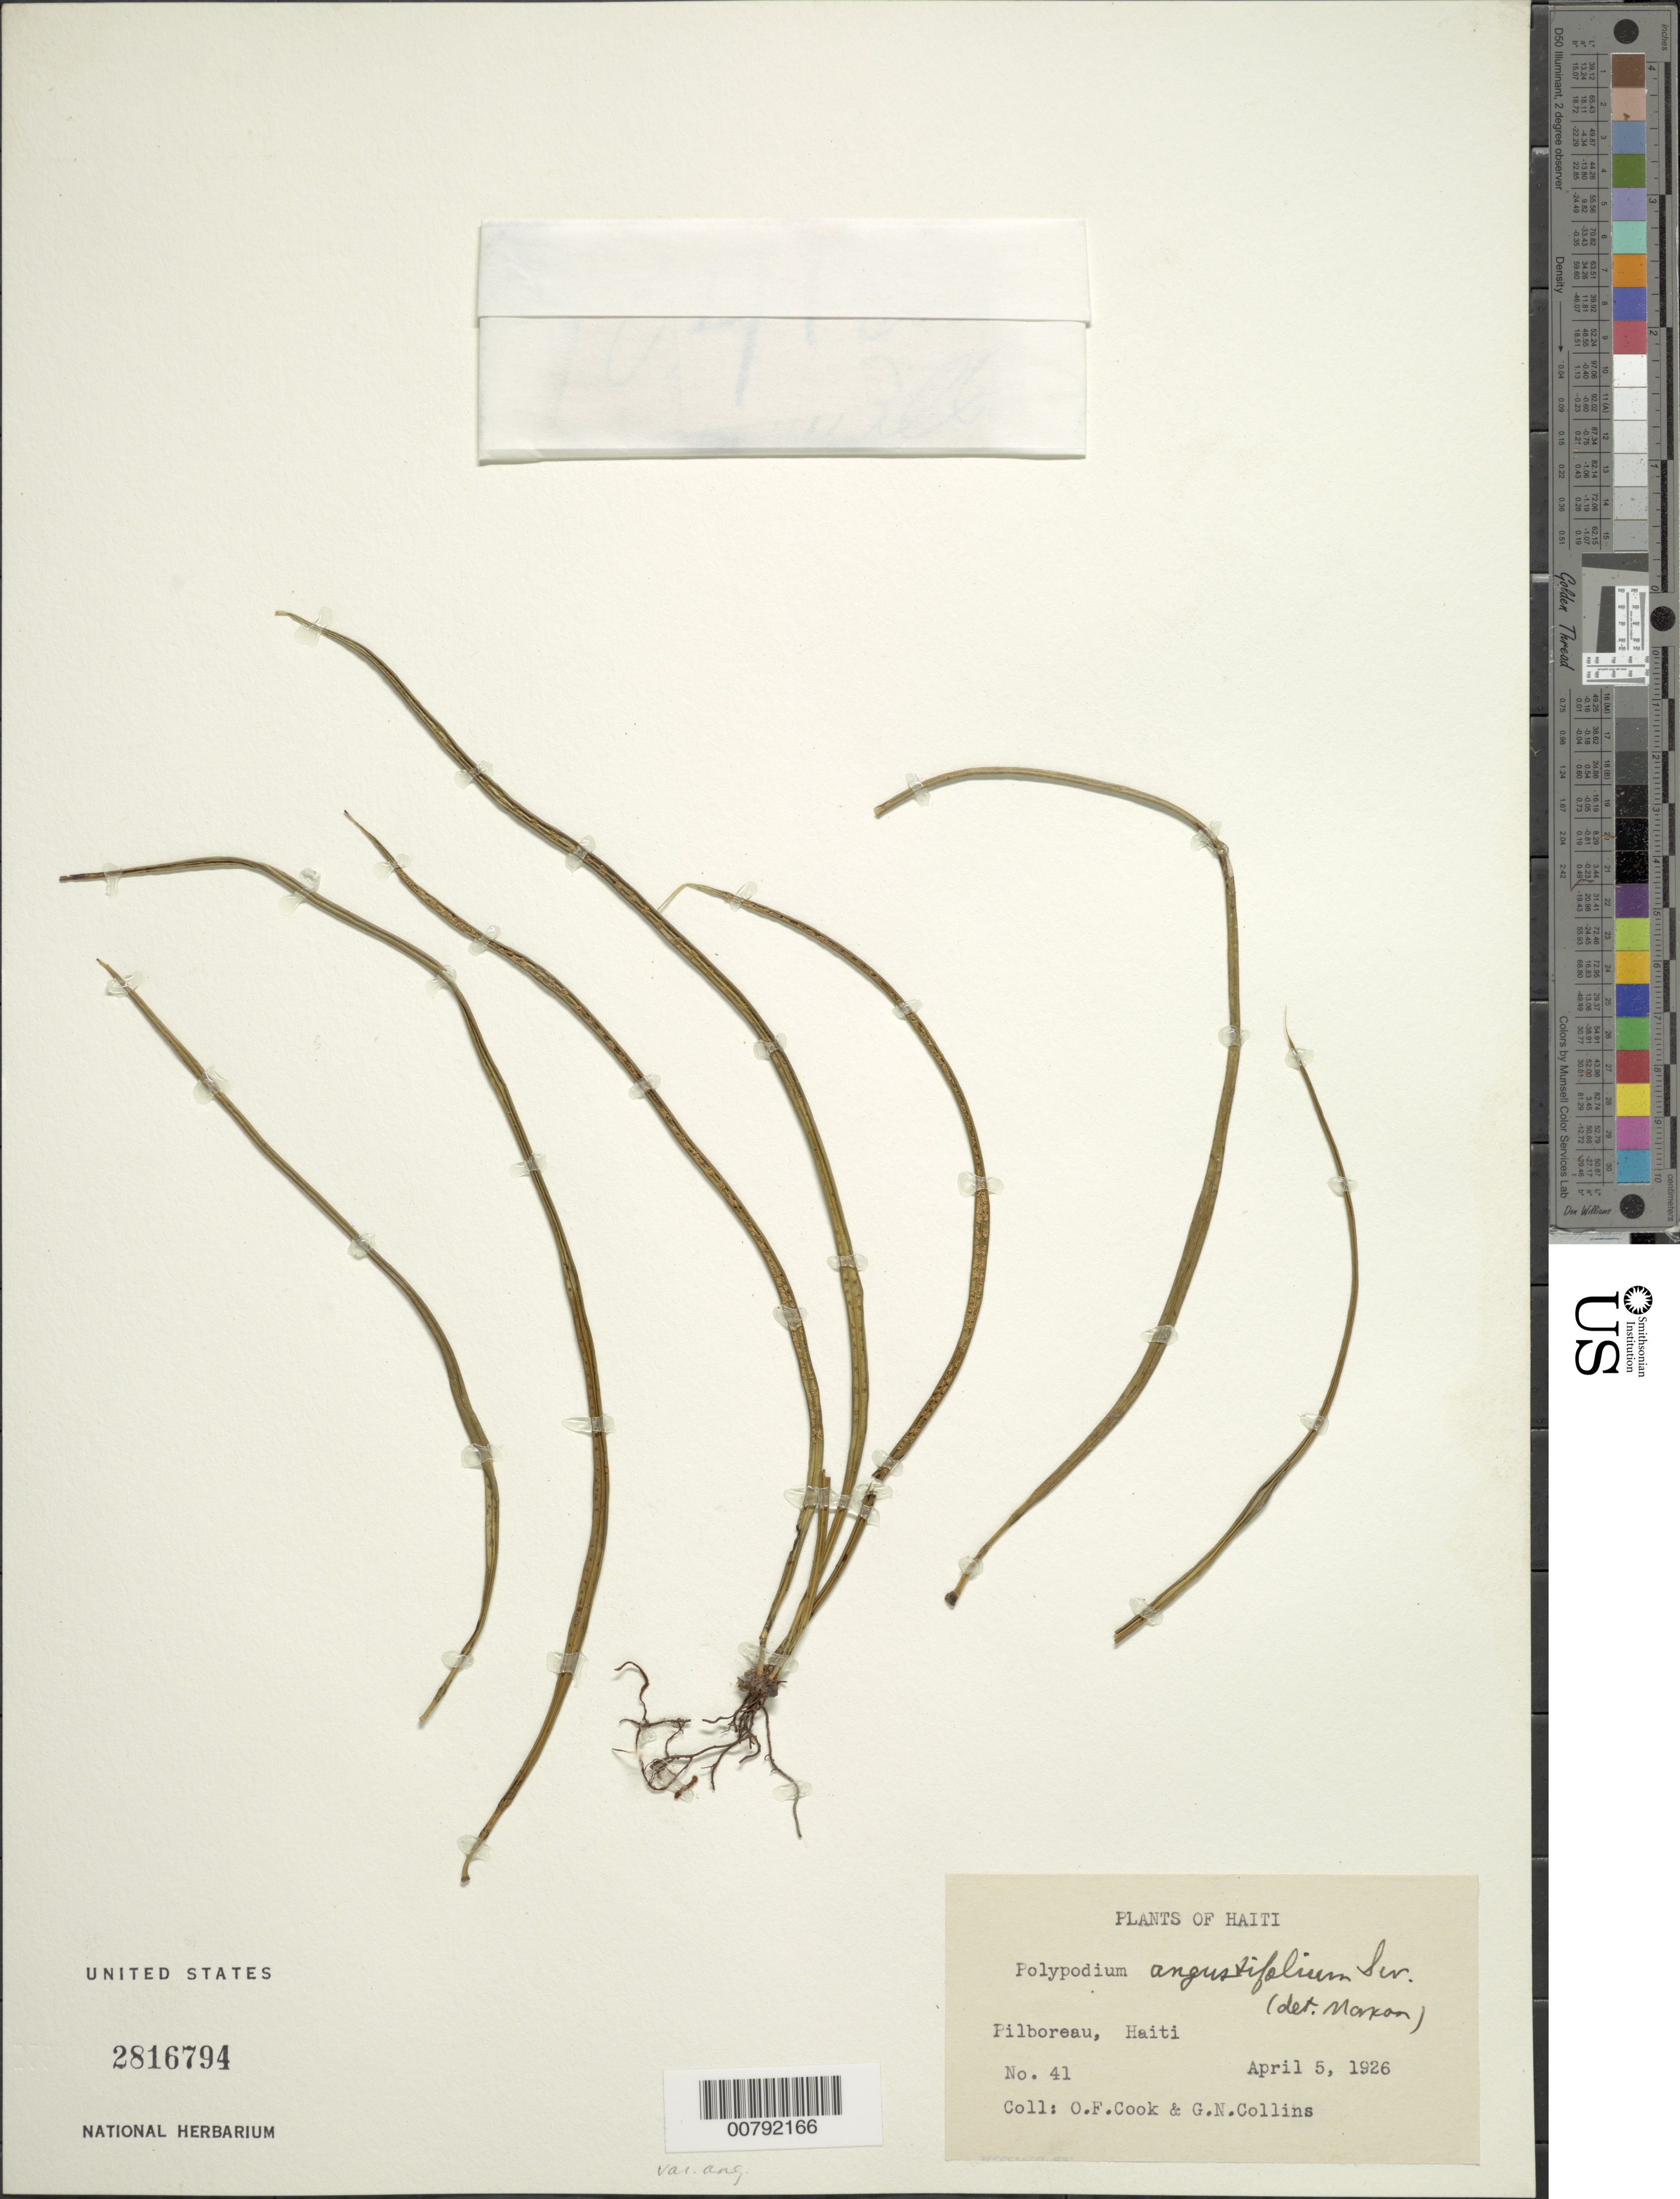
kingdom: Plantae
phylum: Tracheophyta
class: Polypodiopsida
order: Polypodiales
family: Polypodiaceae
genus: Campyloneurum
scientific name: Campyloneurum angustifolium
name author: (Sw.) Fée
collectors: O. F. Cook & G. Collins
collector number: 41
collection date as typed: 05 Apr 1926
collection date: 1926-04-05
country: Haiti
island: Hispaniola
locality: Pilboreau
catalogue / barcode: US 2816794